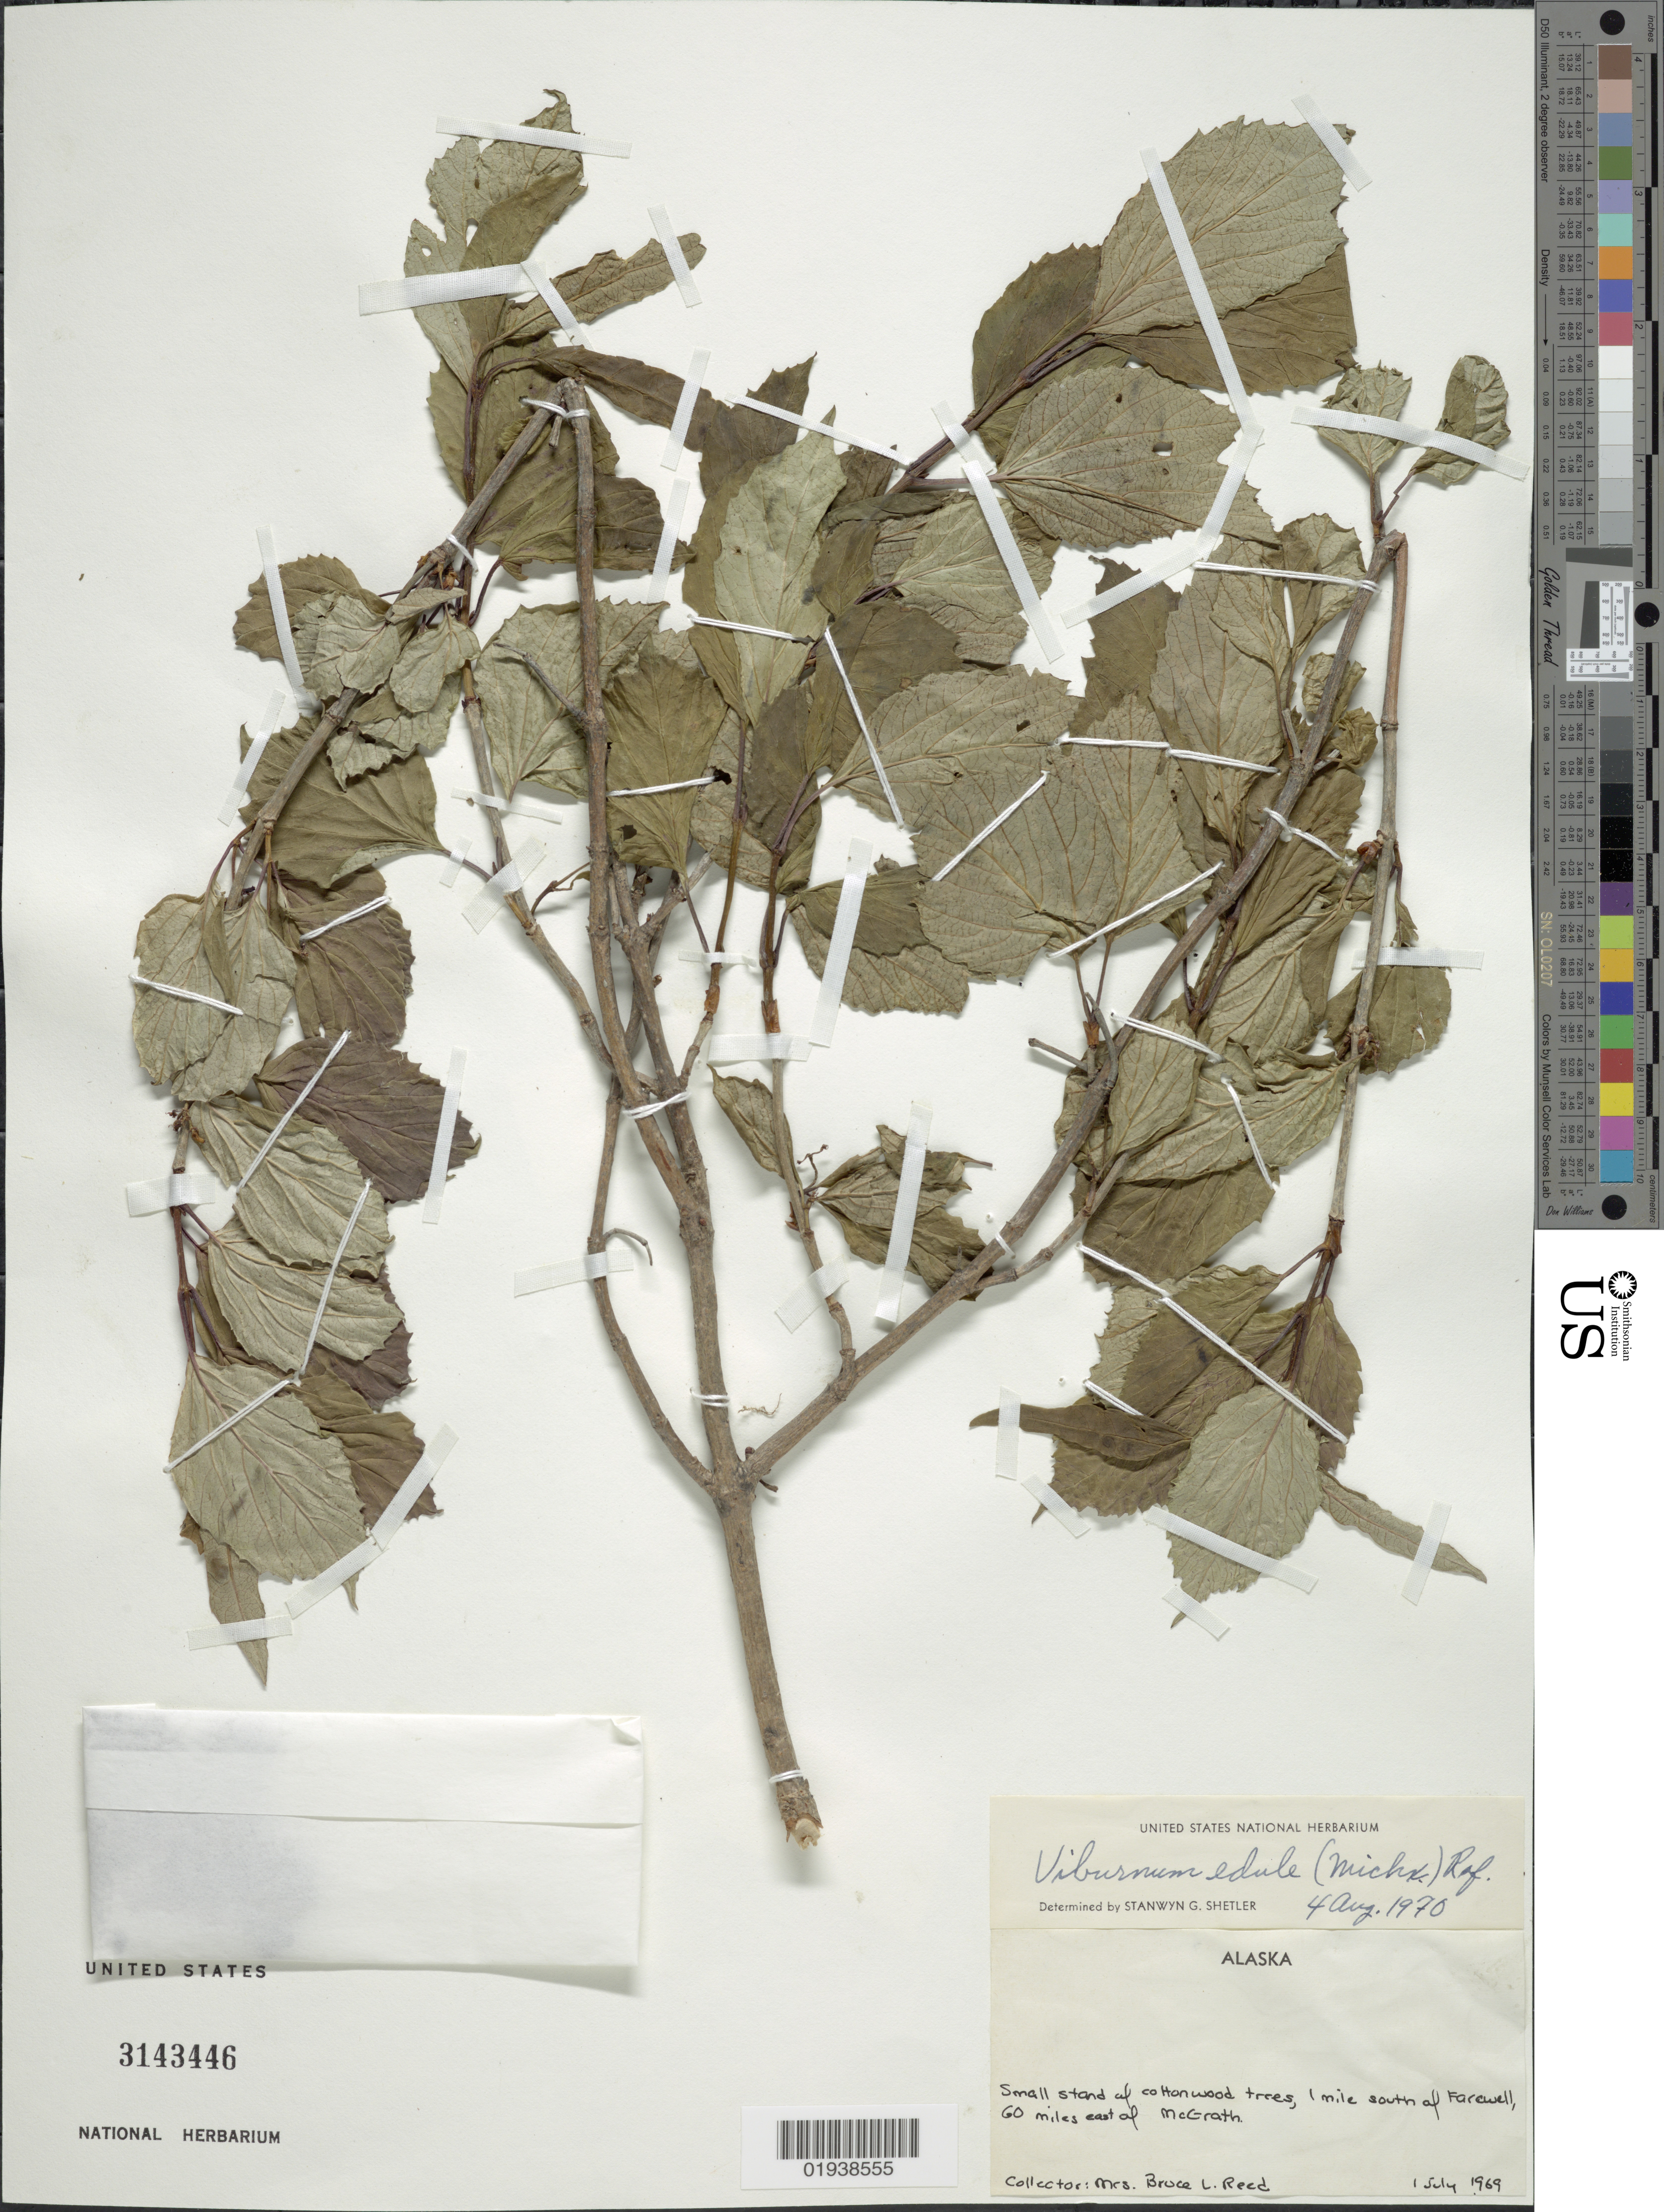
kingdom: Plantae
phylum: Tracheophyta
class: Magnoliopsida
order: Dipsacales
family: Viburnaceae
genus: Viburnum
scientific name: Viburnum edule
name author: (Michx.) Raf.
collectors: B. Reed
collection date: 1969-07-01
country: United States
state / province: Alaska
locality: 1 mile south of Farewell, 60 miles east of McGrath.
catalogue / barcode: US 3143446